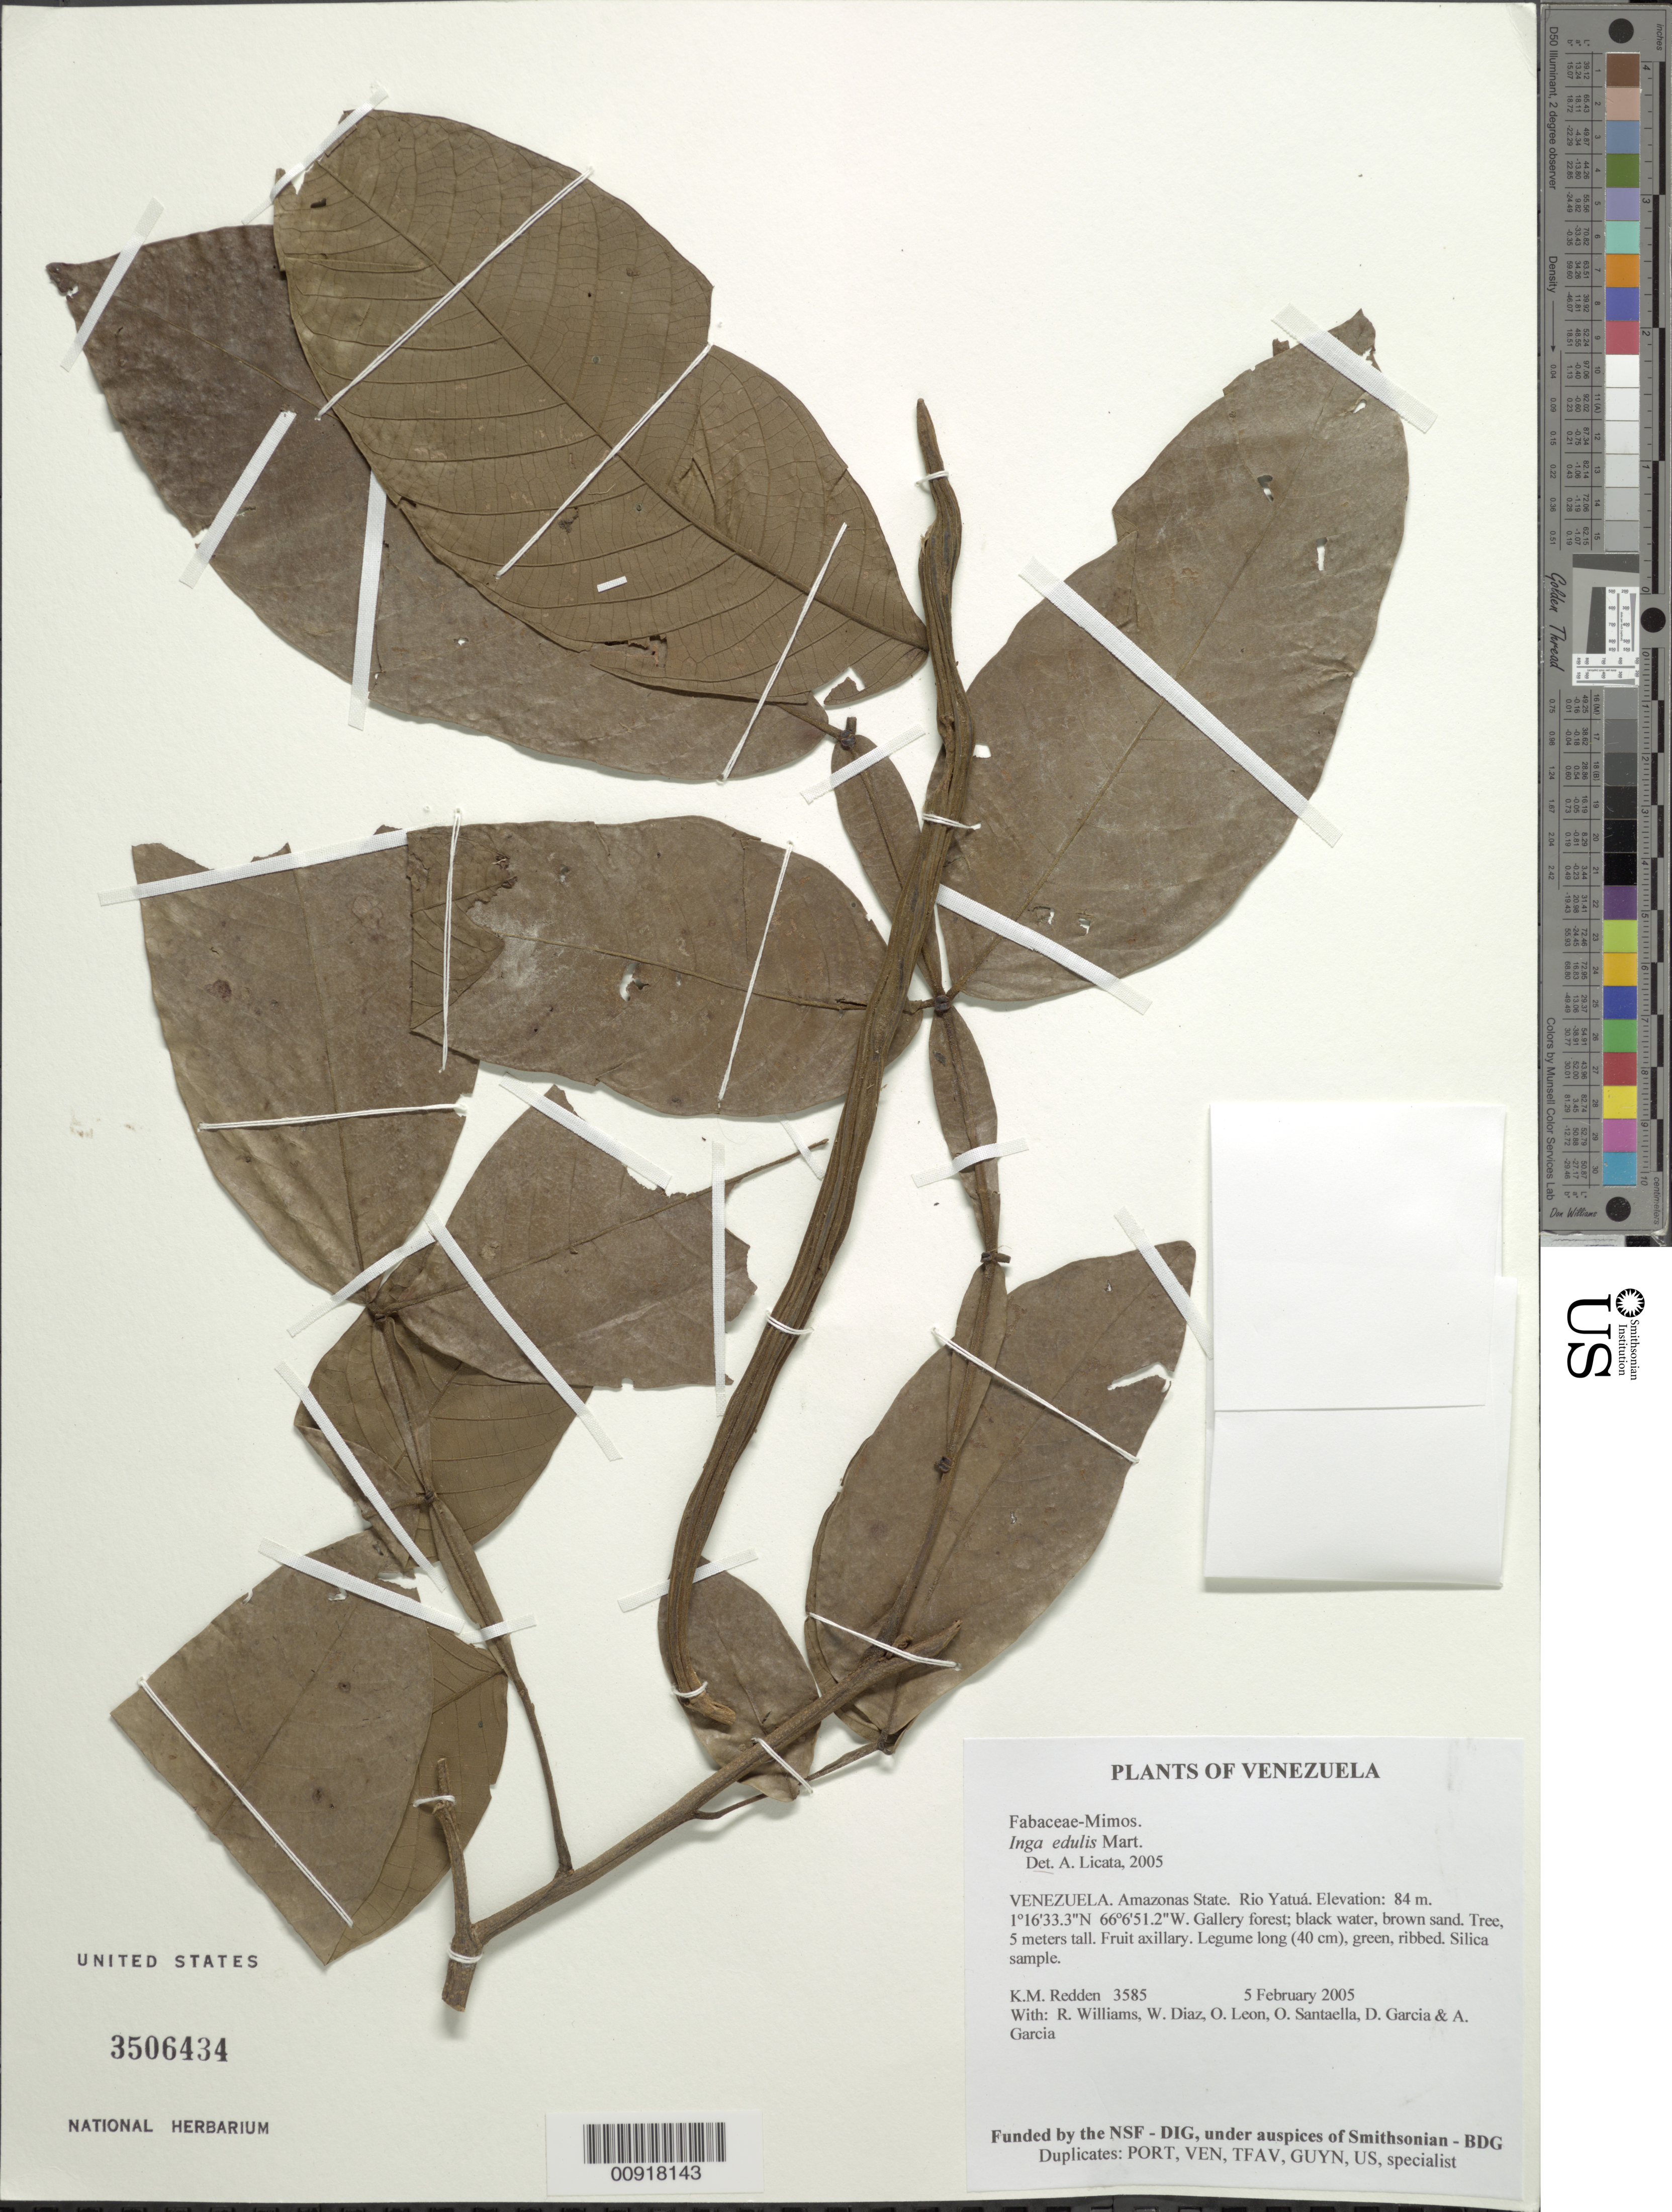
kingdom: Plantae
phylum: Tracheophyta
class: Magnoliopsida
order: Fabales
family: Fabaceae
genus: Inga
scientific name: Inga edulis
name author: Mart.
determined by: Licata, A., (PORT), Univ. Nac. Exp. de los Llanos Ezequiel Zamora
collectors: K. M. Redden, R. Williams, W. Díaz P., O. León, O. Santaella, D. Garcia & A. Garcia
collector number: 3585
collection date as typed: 5 February 2005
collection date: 2005-02-05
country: Venezuela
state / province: Amazonas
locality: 18 - Rio Yatuá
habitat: Gallery forest; black water, brown sand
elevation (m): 84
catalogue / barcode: US 3506434